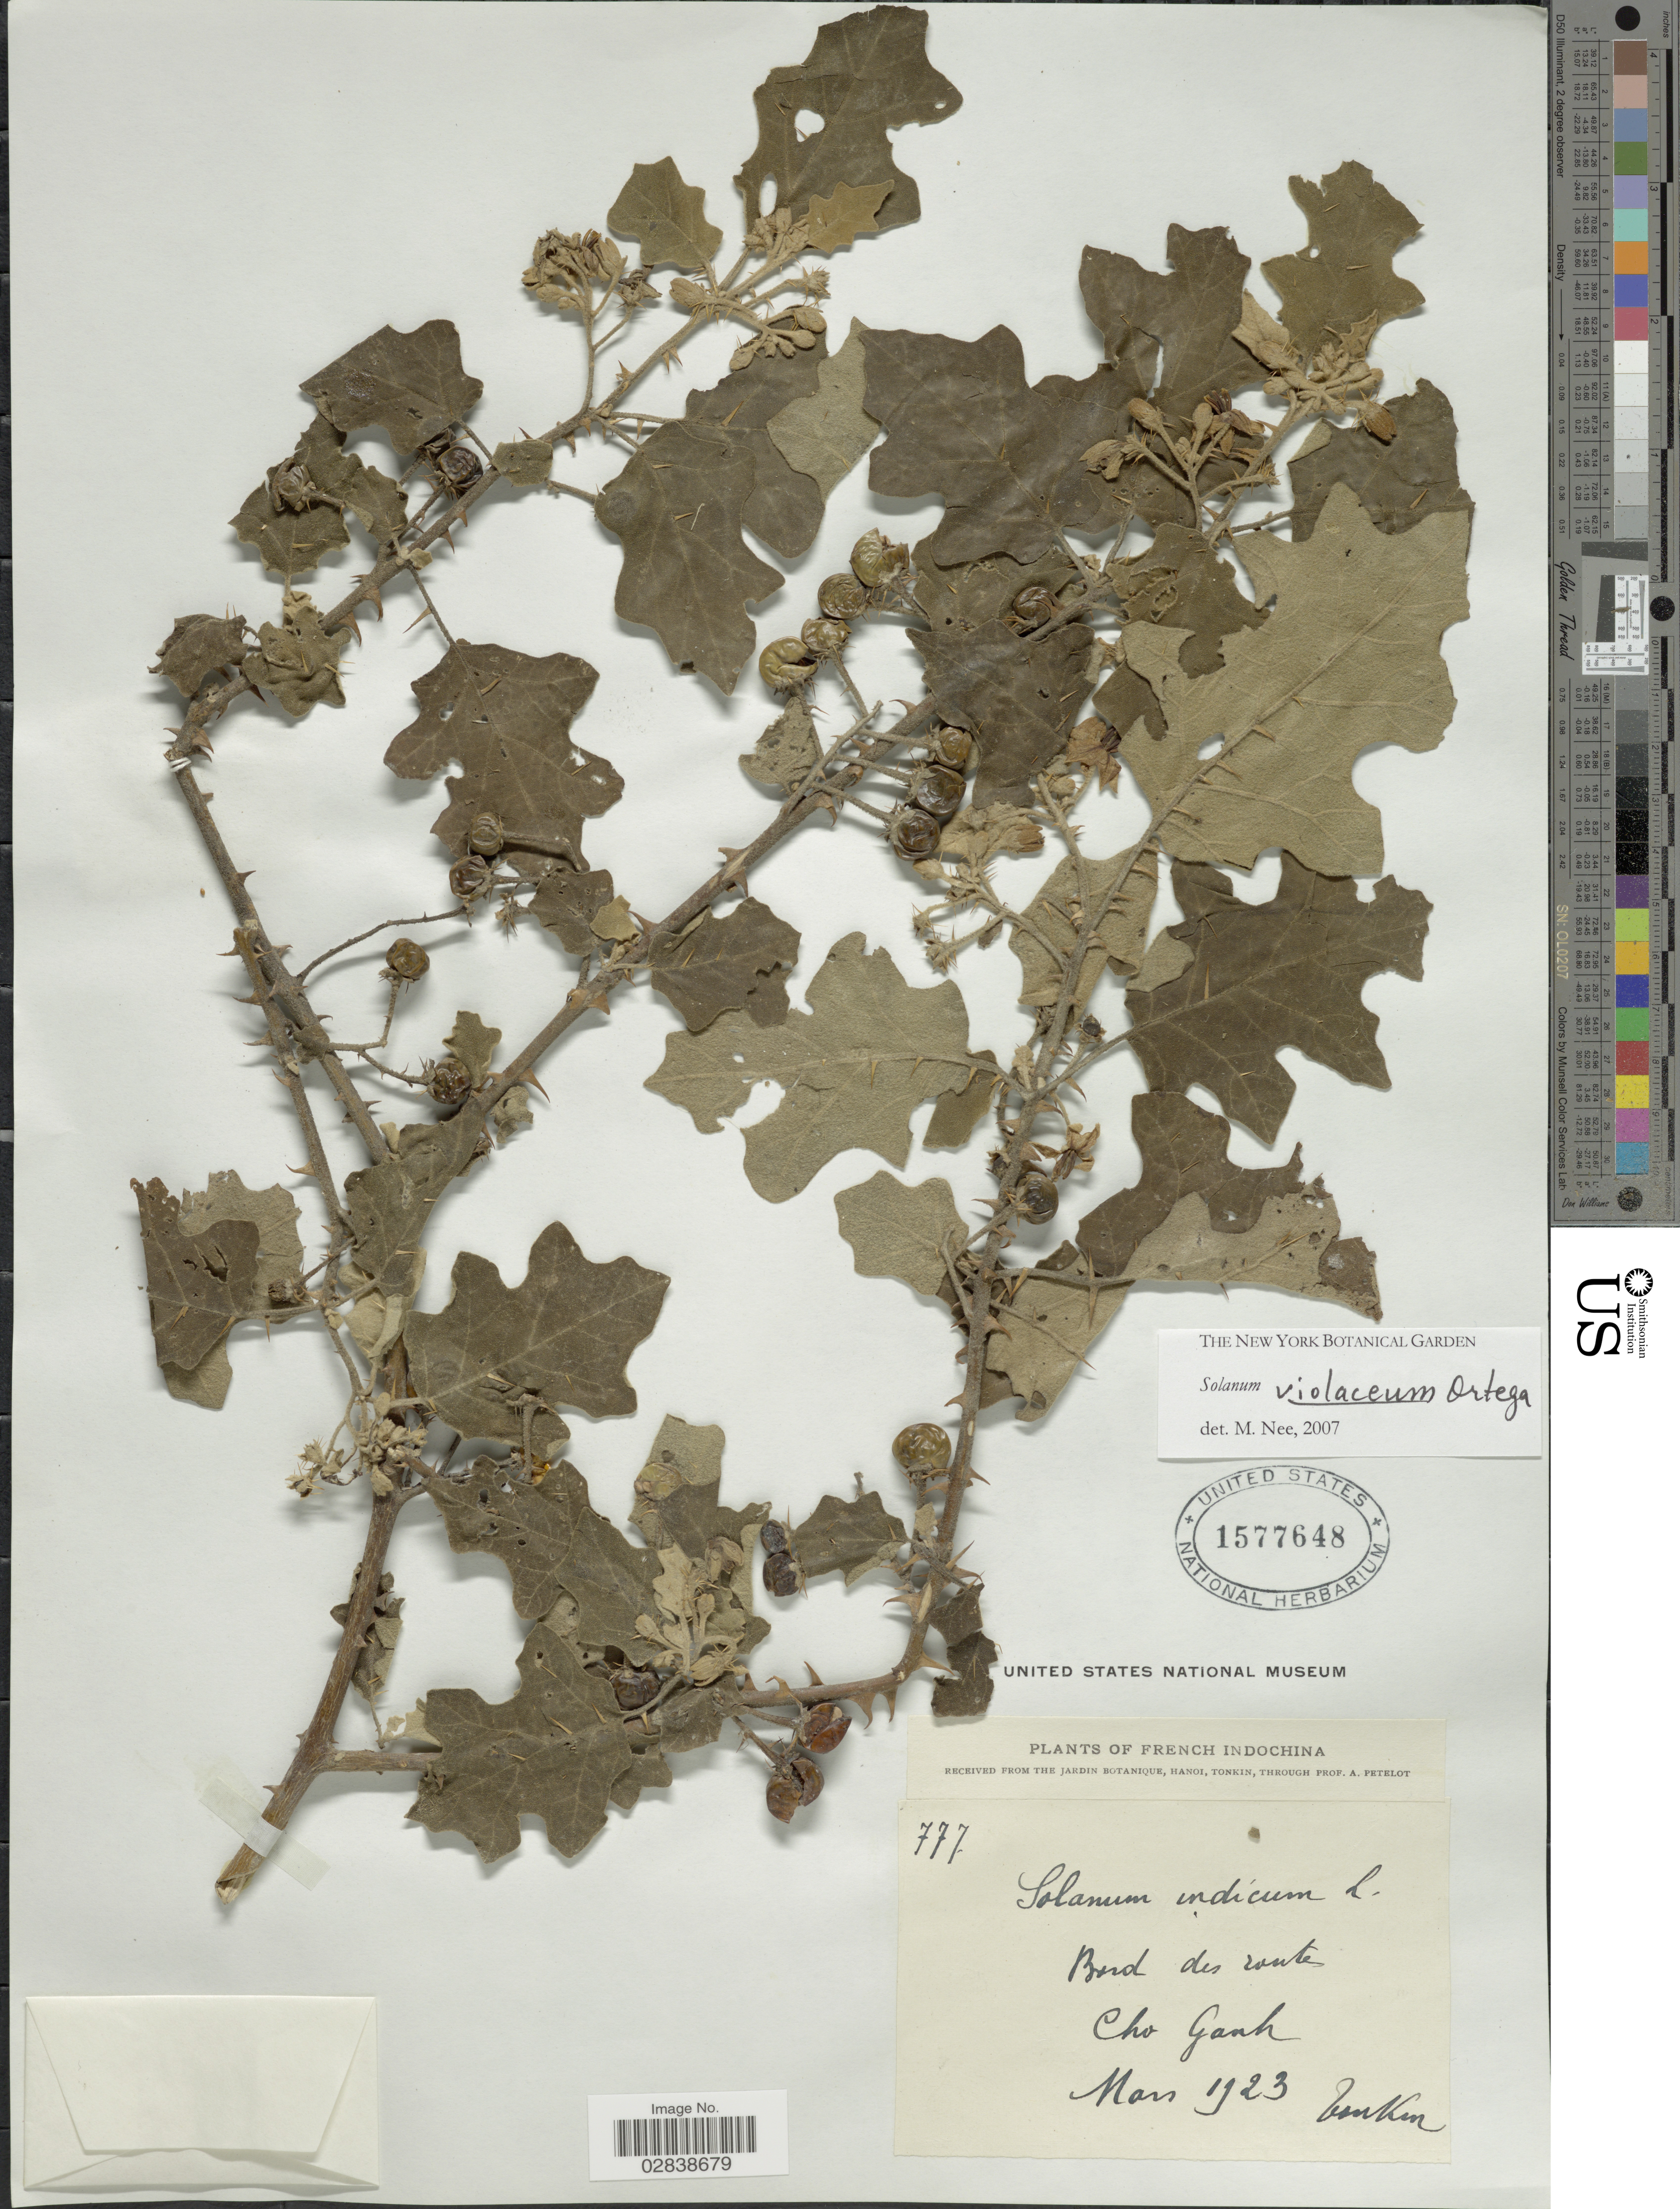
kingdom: Plantae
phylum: Tracheophyta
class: Magnoliopsida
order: Solanales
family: Solanaceae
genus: Solanum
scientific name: Solanum violaceum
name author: Ortega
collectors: A. Petelot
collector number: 777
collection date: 1923-03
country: Vietnam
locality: Tonkin. French Indo-China. Bord des route Cho Ganh [interpreted].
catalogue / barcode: US 1577648